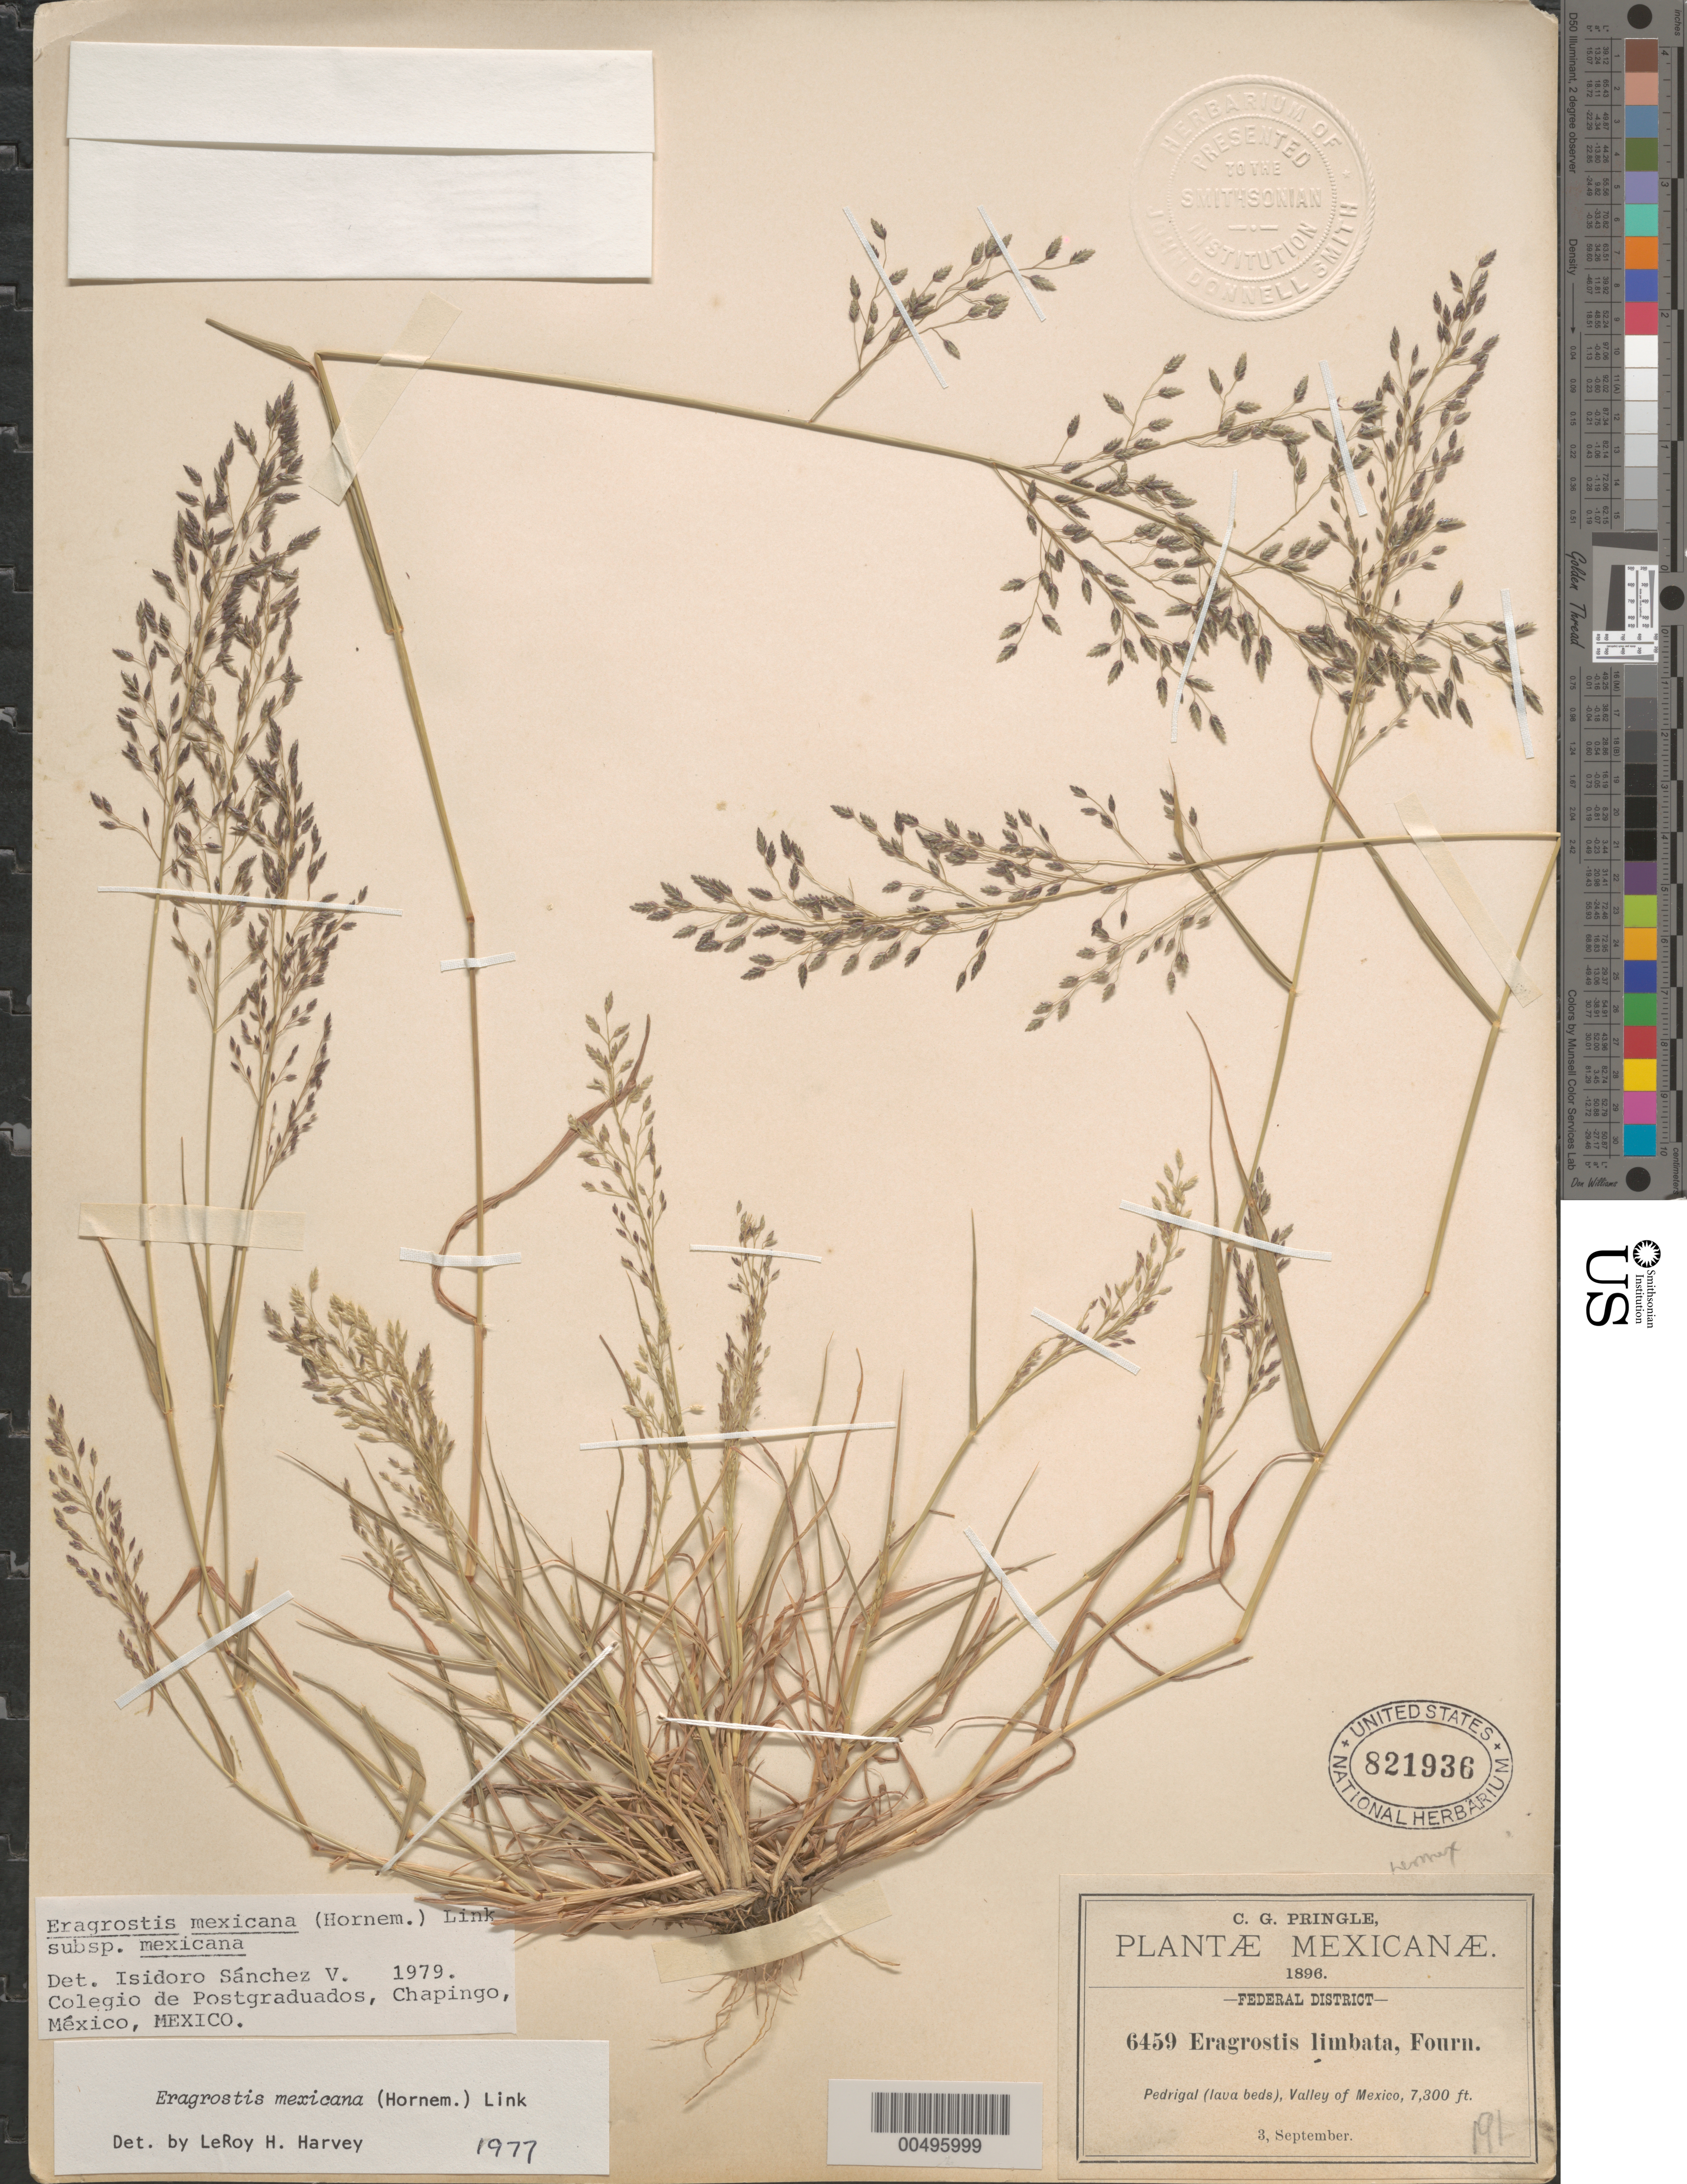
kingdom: Plantae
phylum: Tracheophyta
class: Liliopsida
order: Poales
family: Poaceae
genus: Eragrostis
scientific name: Eragrostis mexicana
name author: (Hornem.) Link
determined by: Sánchez Vega, I. M.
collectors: C. G. Pringle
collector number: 6459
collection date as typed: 3 Sep 1896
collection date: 1896-09-03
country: Mexico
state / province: Distrito Federal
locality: Pedrigal, Valley of Mexico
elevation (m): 2225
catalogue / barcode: US 821936